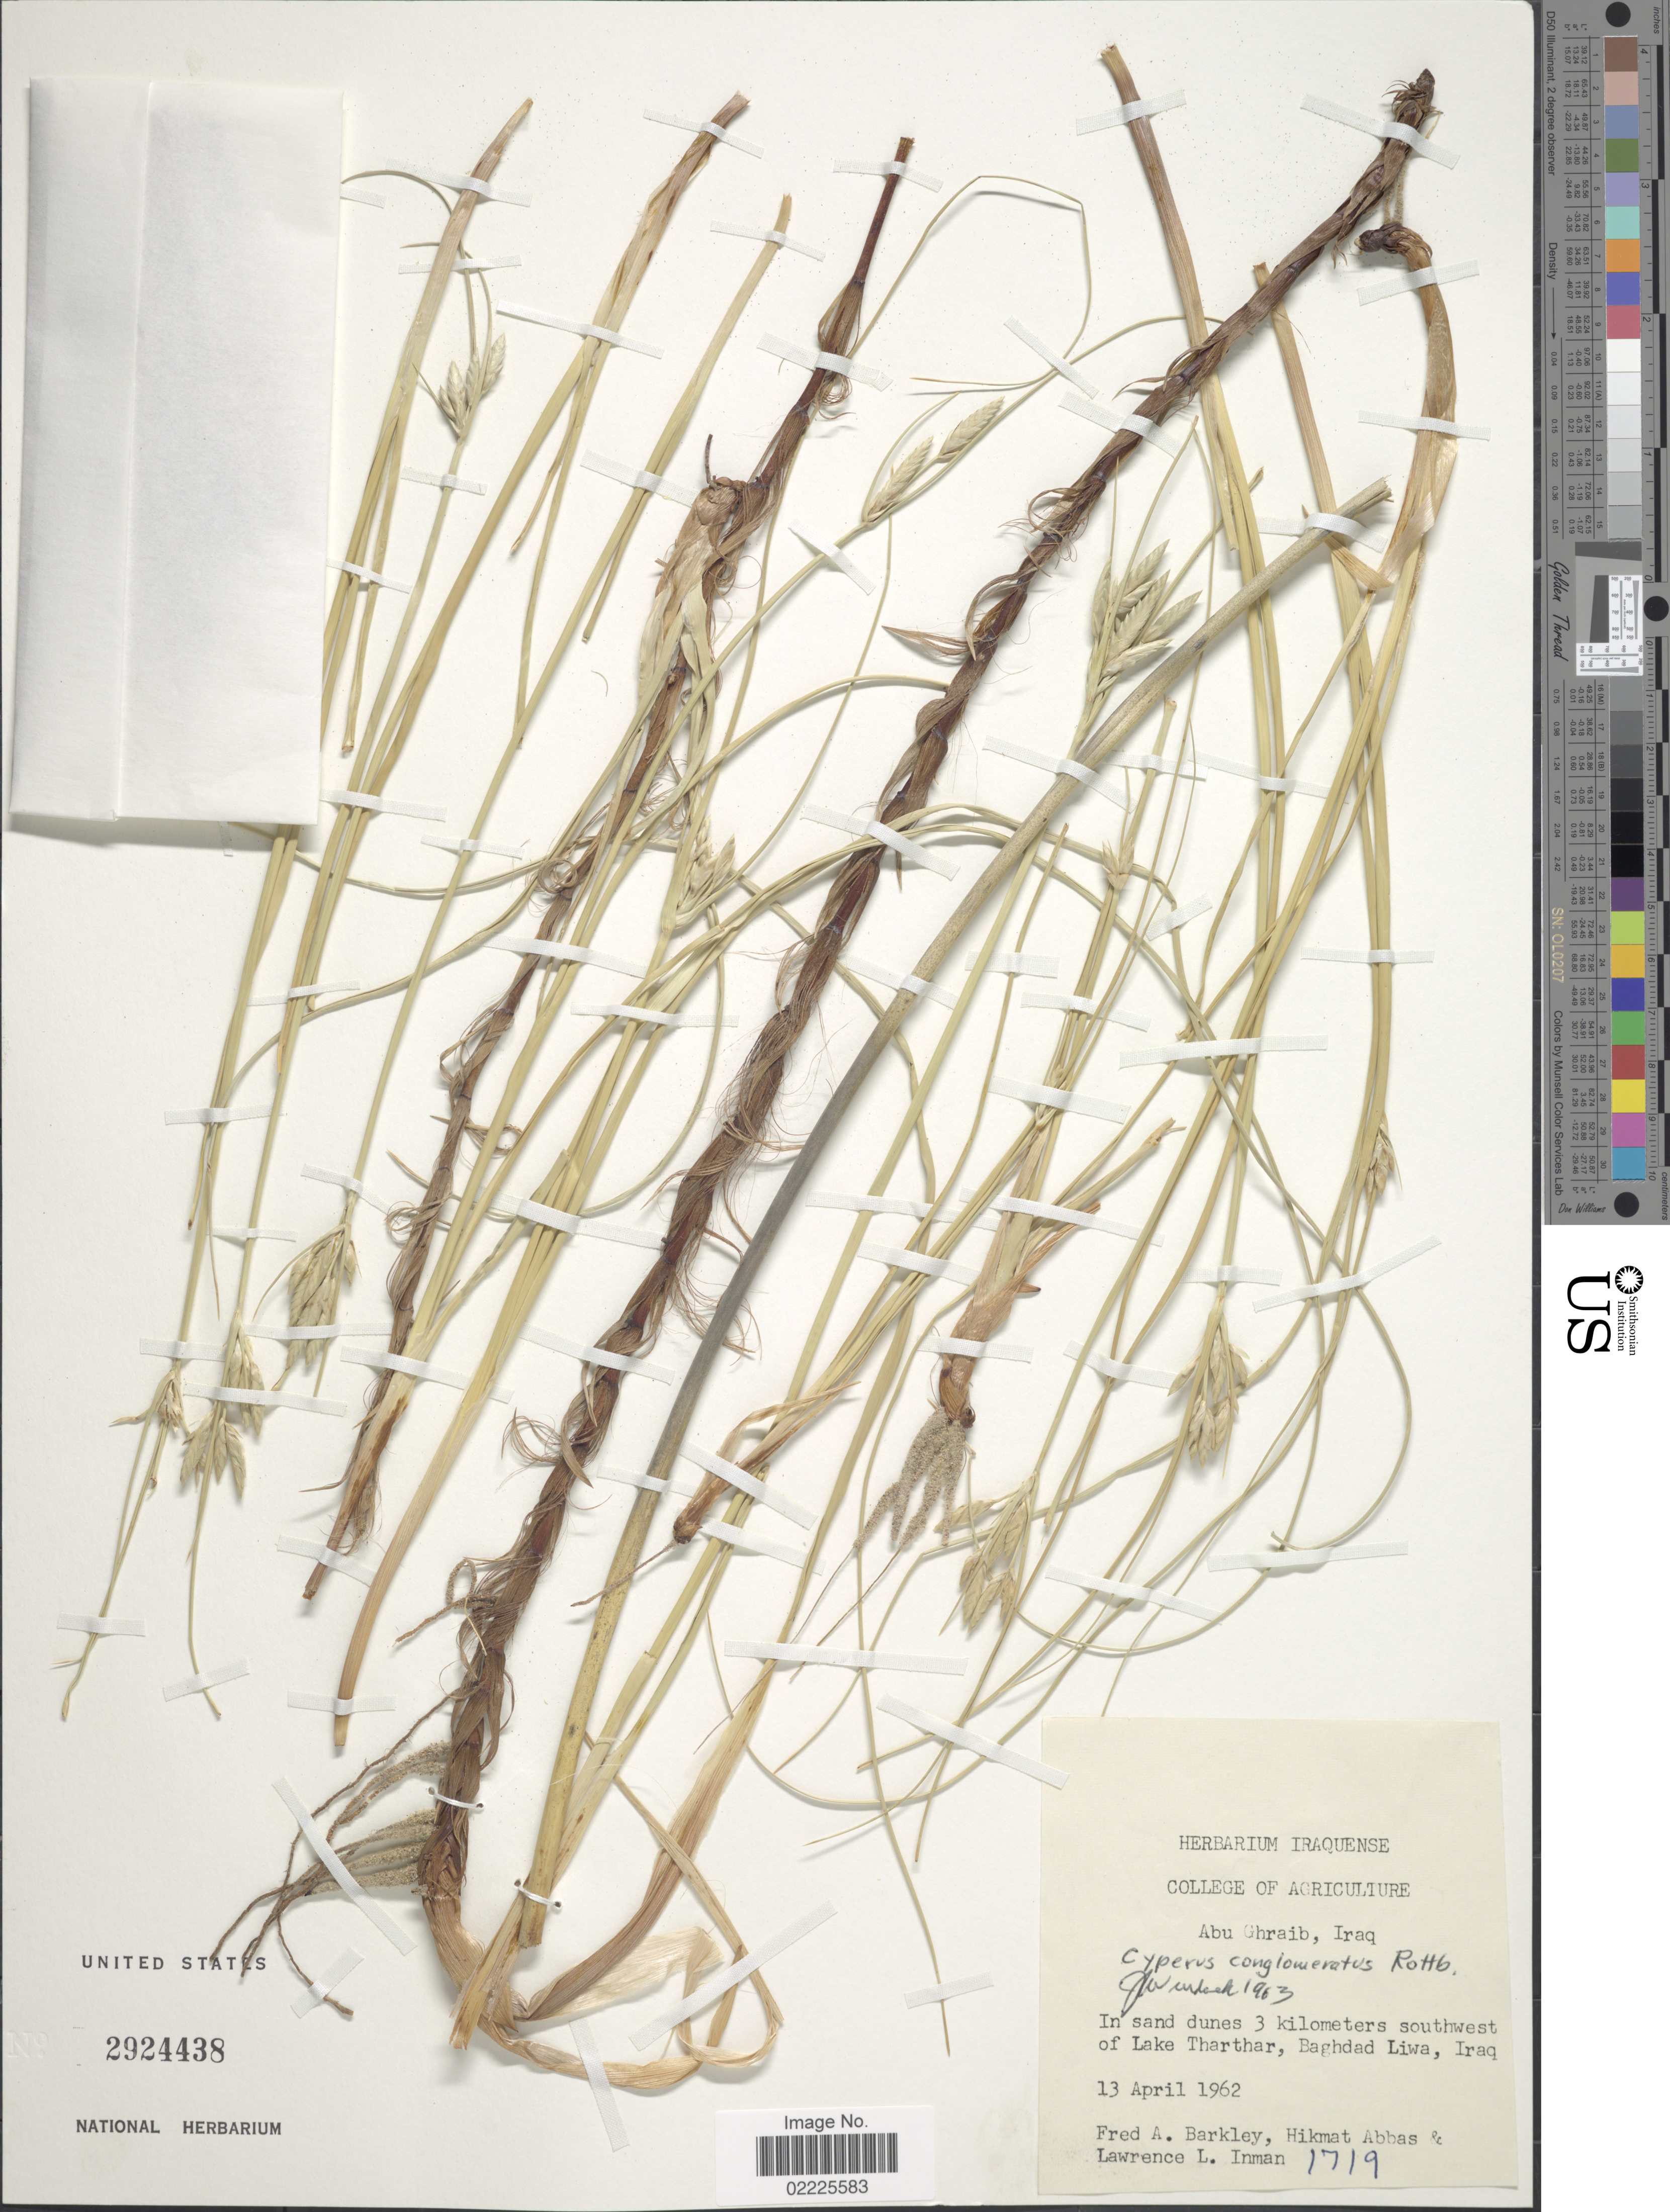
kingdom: Plantae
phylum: Tracheophyta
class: Liliopsida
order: Poales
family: Cyperaceae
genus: Cyperus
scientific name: Cyperus conglomeratus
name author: Rottb.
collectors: F. A. Barkley, H. Abbas & L. Inman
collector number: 1719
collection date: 1962-04-13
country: Iraq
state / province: Baghdad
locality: In sand dunes 3 kilometers southwest of Lake Tharthar, Baghdad Liwa.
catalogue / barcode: US 2924438